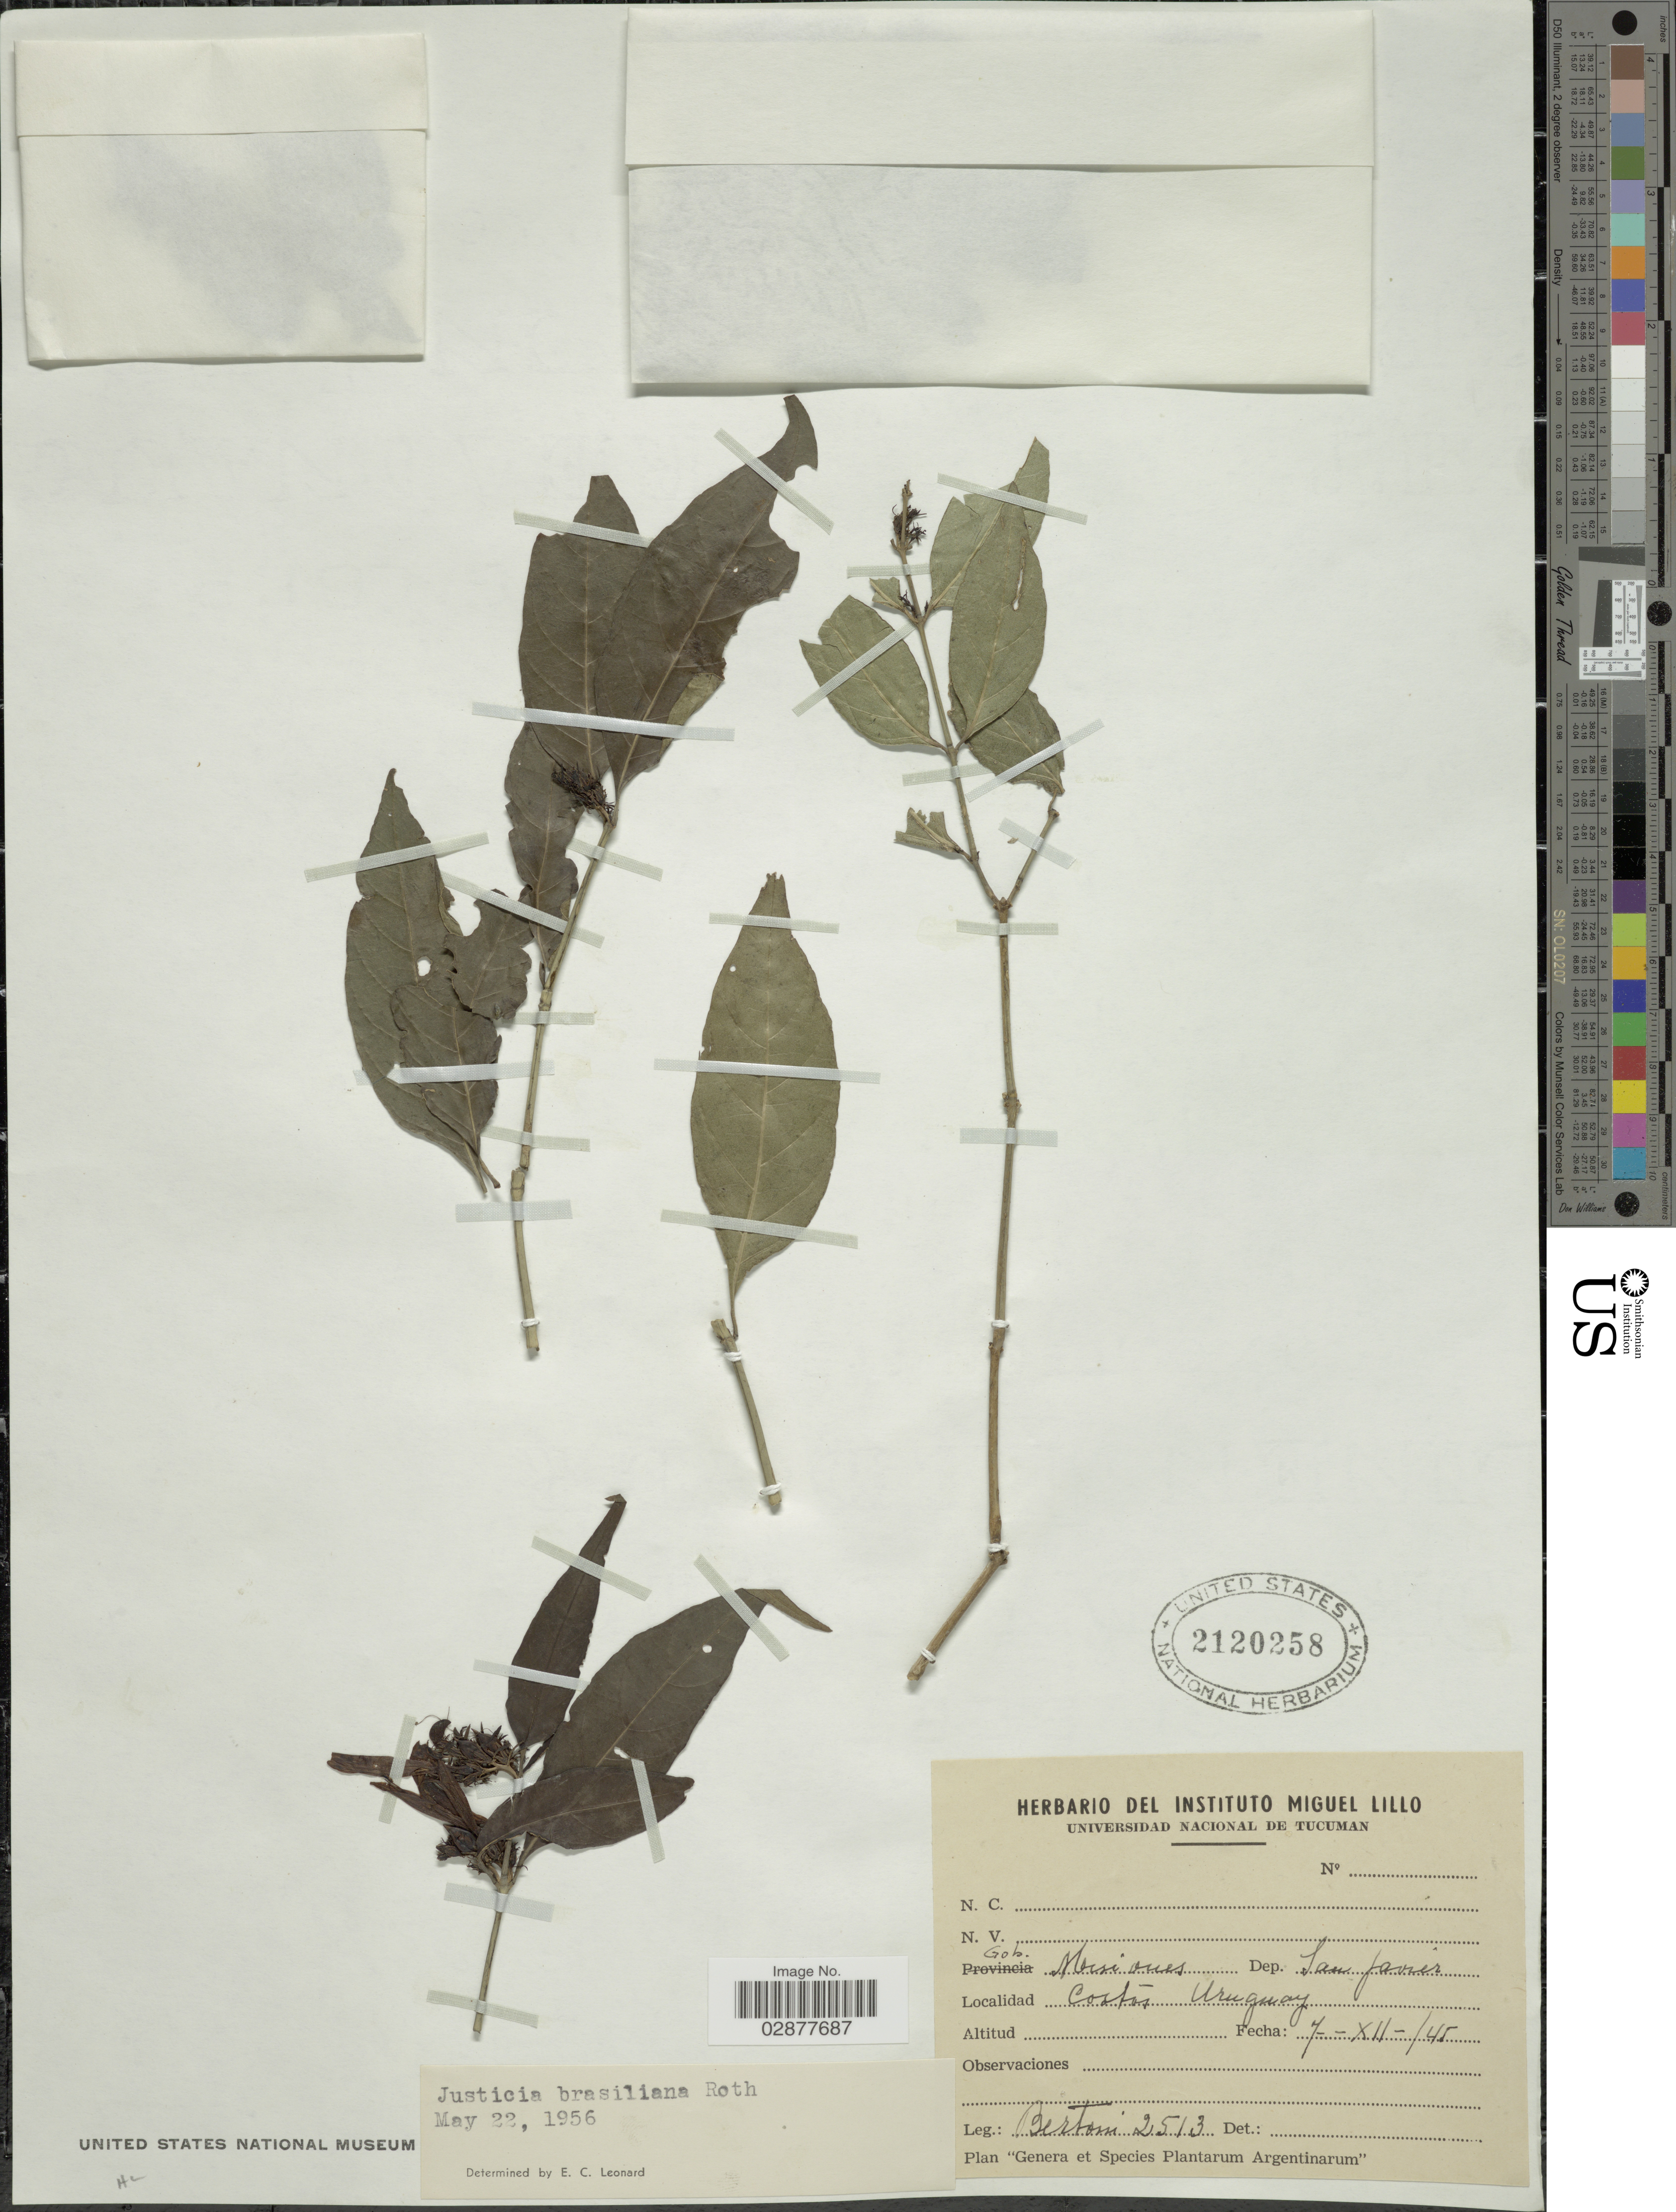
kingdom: Plantae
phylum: Tracheophyta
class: Magnoliopsida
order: Lamiales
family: Acanthaceae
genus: Justicia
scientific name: Justicia brasiliana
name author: Roth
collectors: -- Bertoni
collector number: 2513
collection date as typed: Transcribed d/m/y: 7/12/45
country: Argentina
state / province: Misiones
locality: Gob. Misiones, Dep. San Javier. Costas Uruguay.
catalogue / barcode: US 2120258